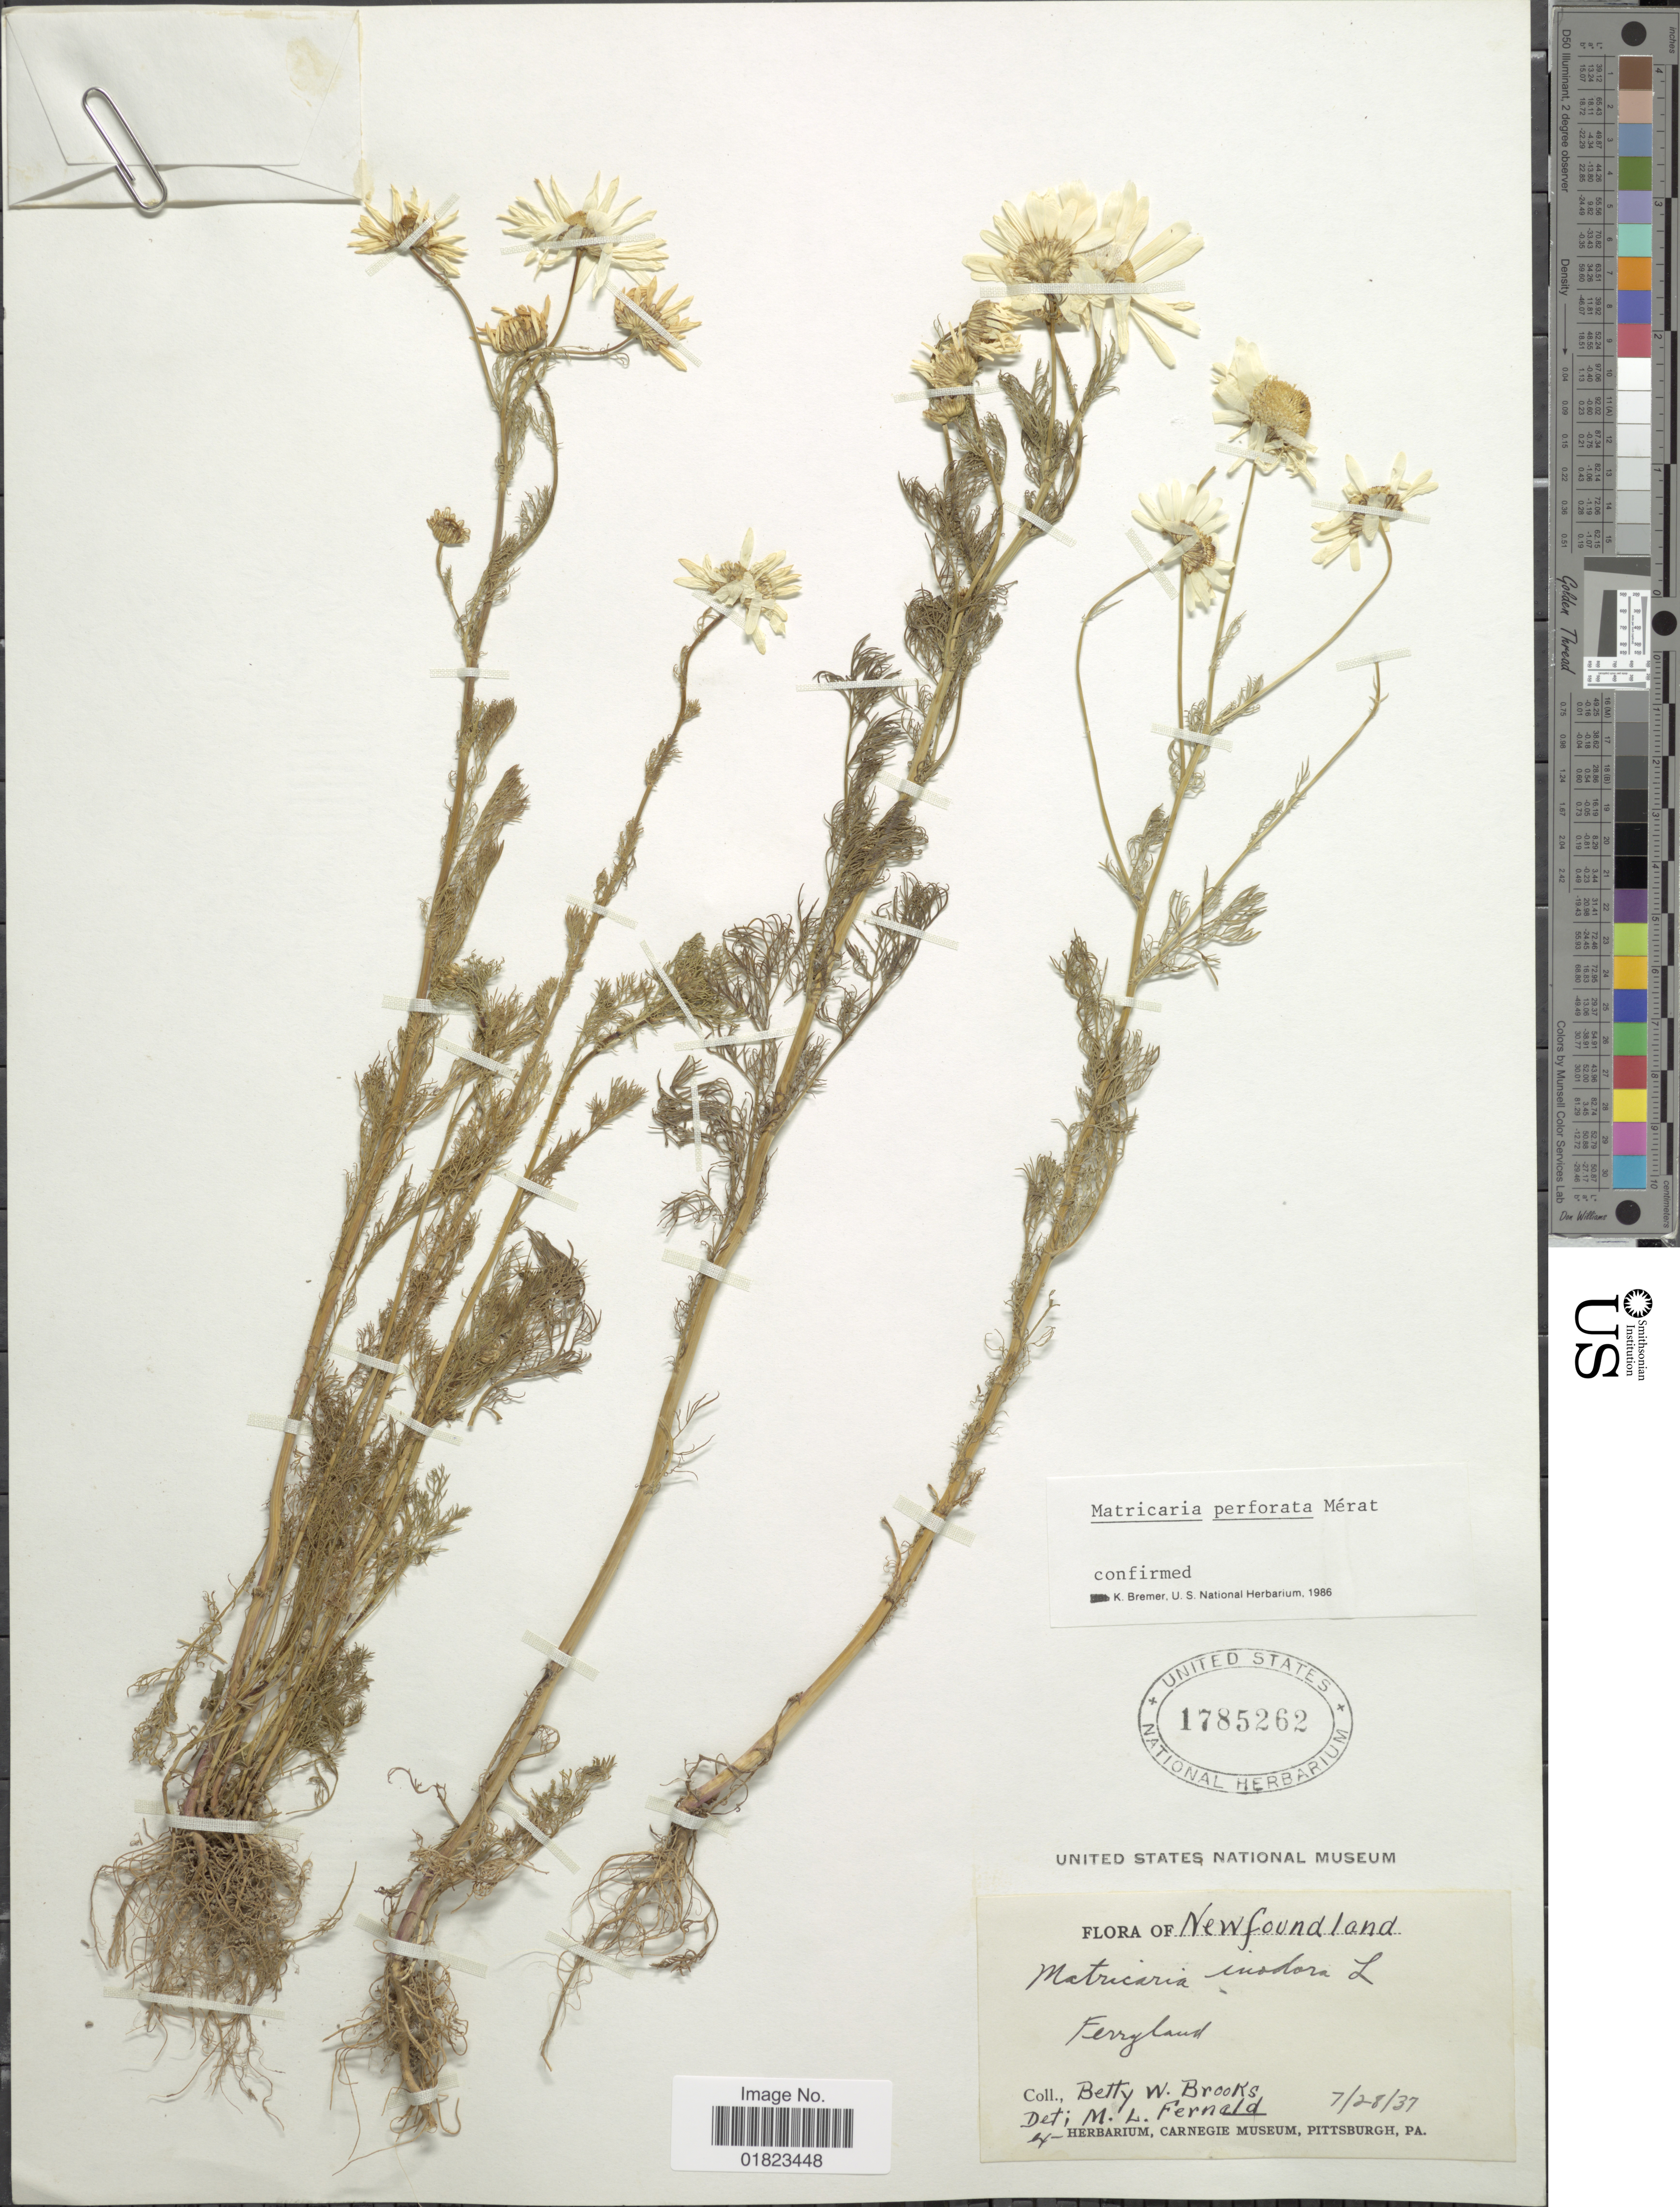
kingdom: Plantae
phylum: Tracheophyta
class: Magnoliopsida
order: Asterales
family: Asteraceae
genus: Tripleurospermum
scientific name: Tripleurospermum perforatum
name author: (Mérat) Laínz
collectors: B. Brooks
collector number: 4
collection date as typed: Transcribed d/m/y: 28/7/37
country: Canada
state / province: Newfoundland and Labrador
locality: Newfoundland, Ferryland.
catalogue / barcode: US 1785262